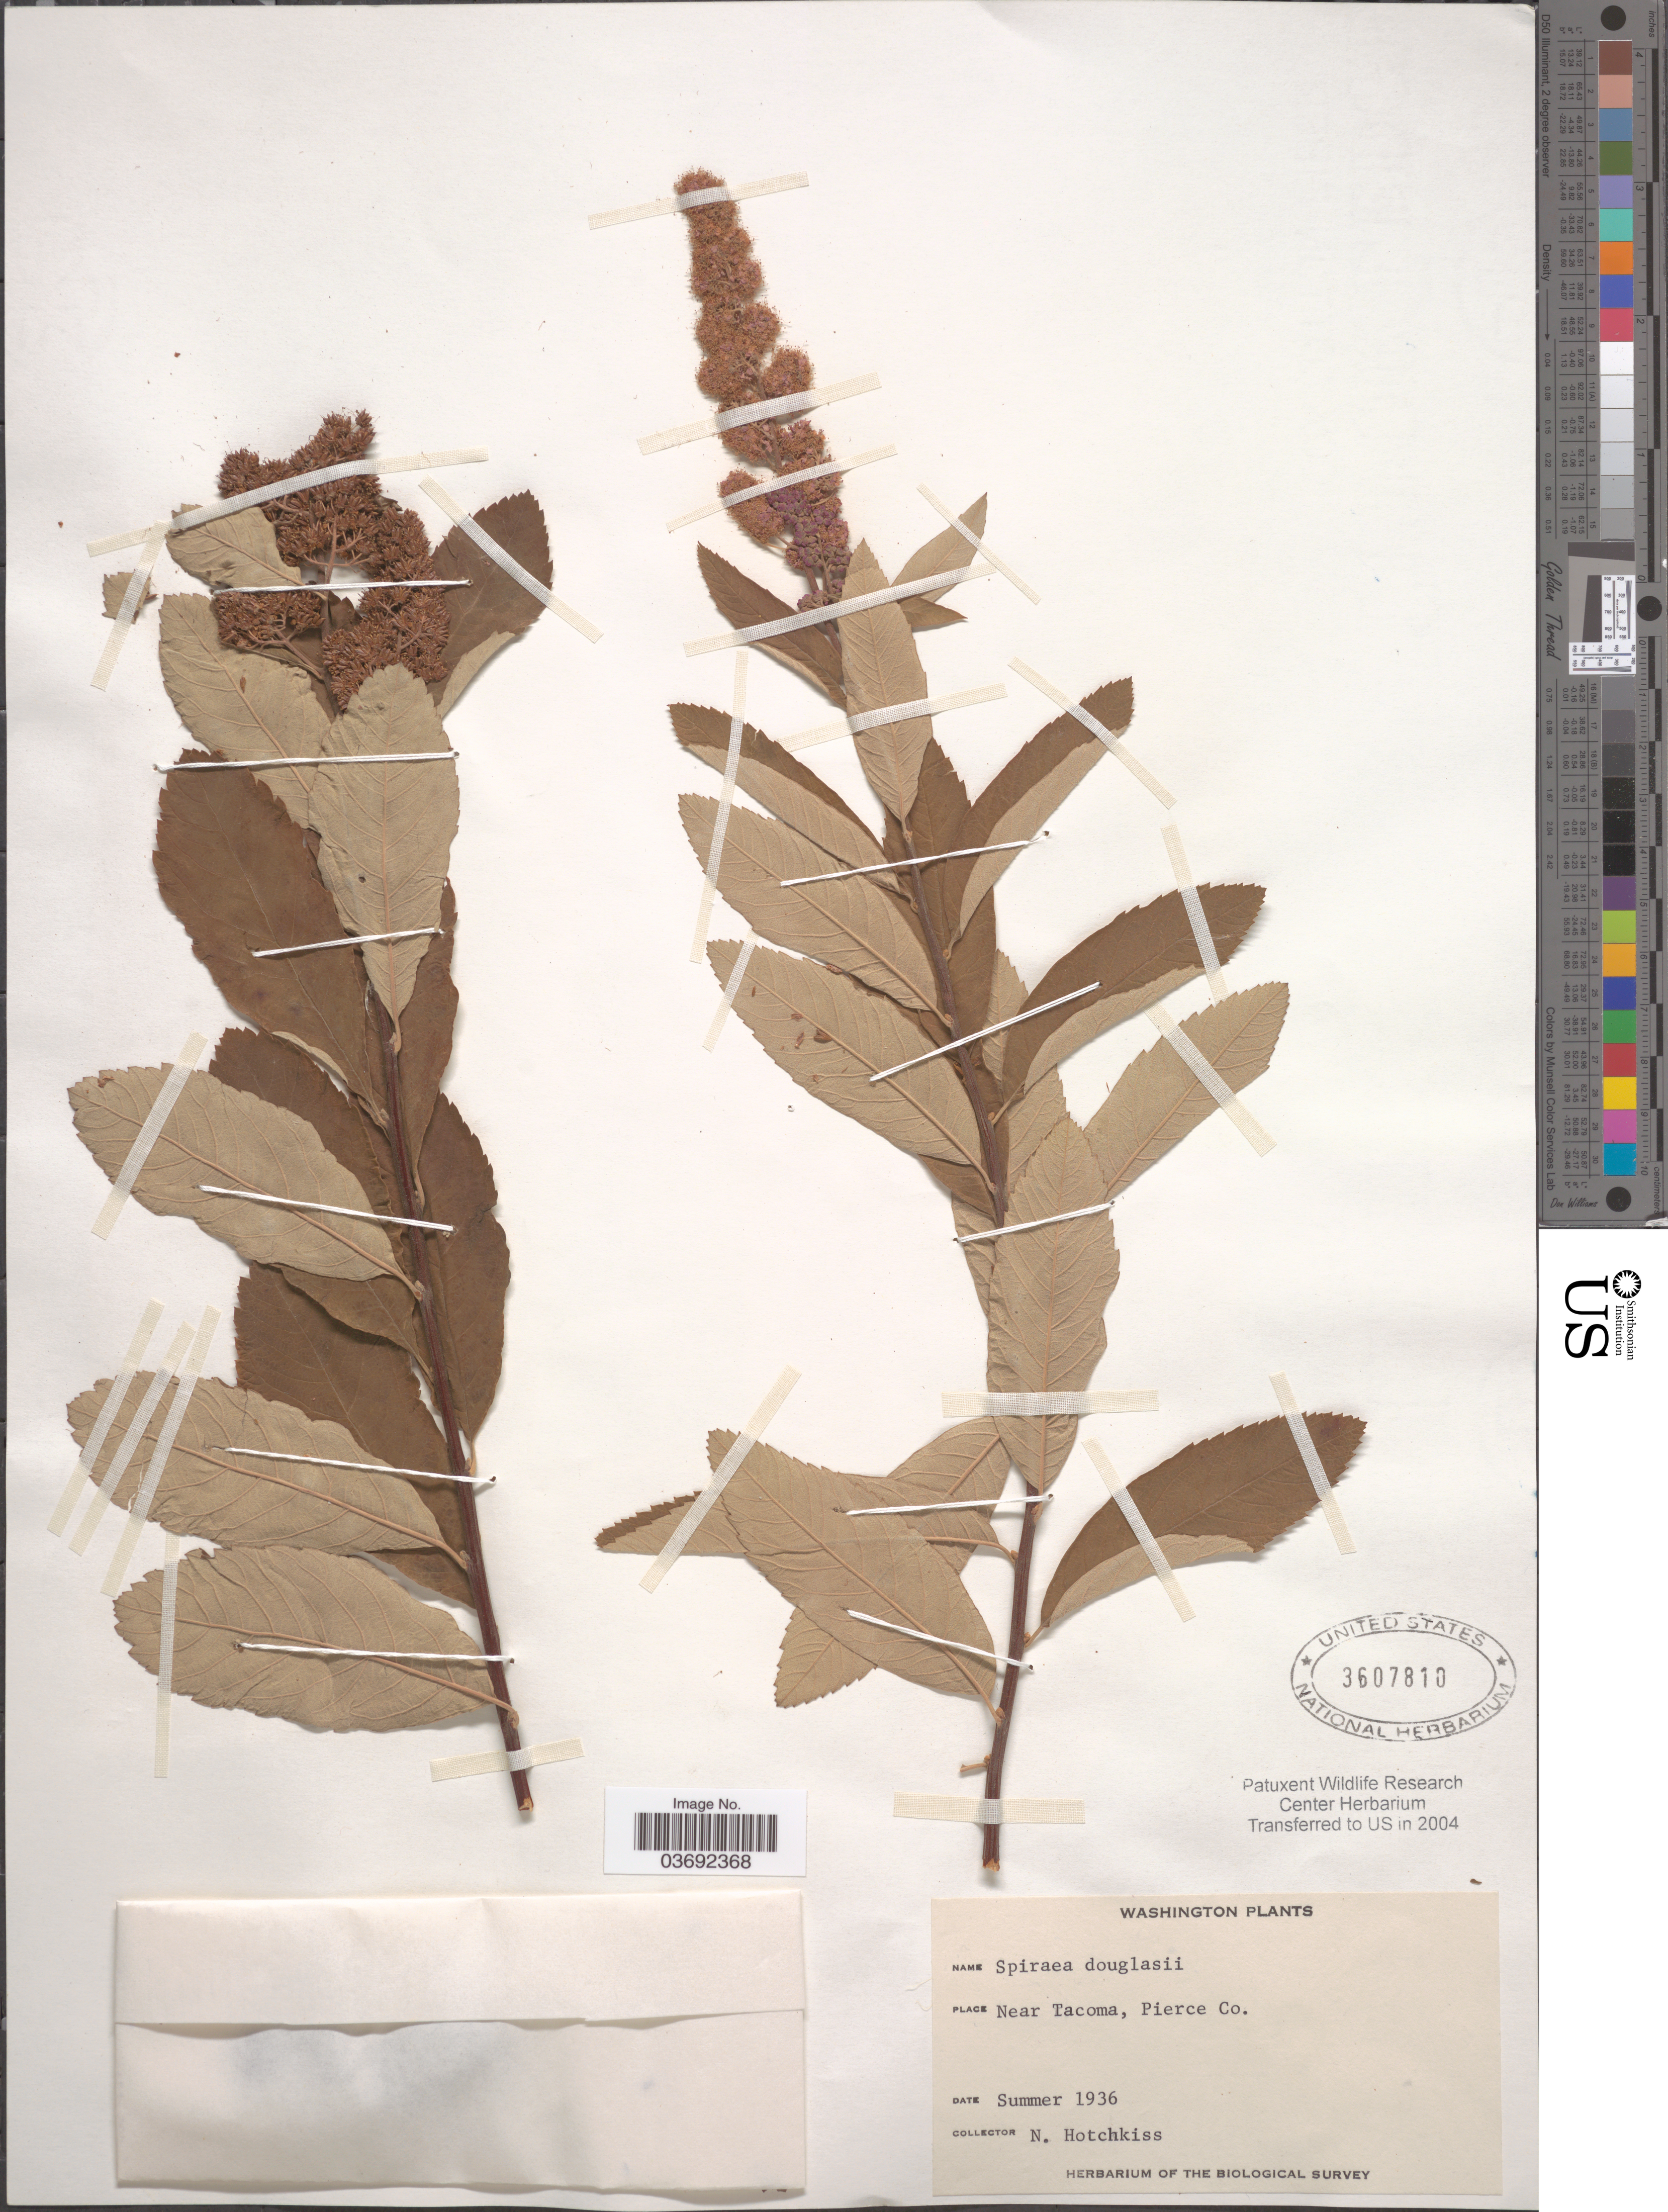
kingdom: Plantae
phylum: Tracheophyta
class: Magnoliopsida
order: Rosales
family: Rosaceae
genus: Spiraea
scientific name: Spiraea douglasii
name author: Hook.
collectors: N. Hotchkiss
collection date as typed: Summer 1936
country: United States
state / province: Washington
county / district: Pierce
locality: Near Tacoma, Pierce Co.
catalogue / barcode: US 3607810